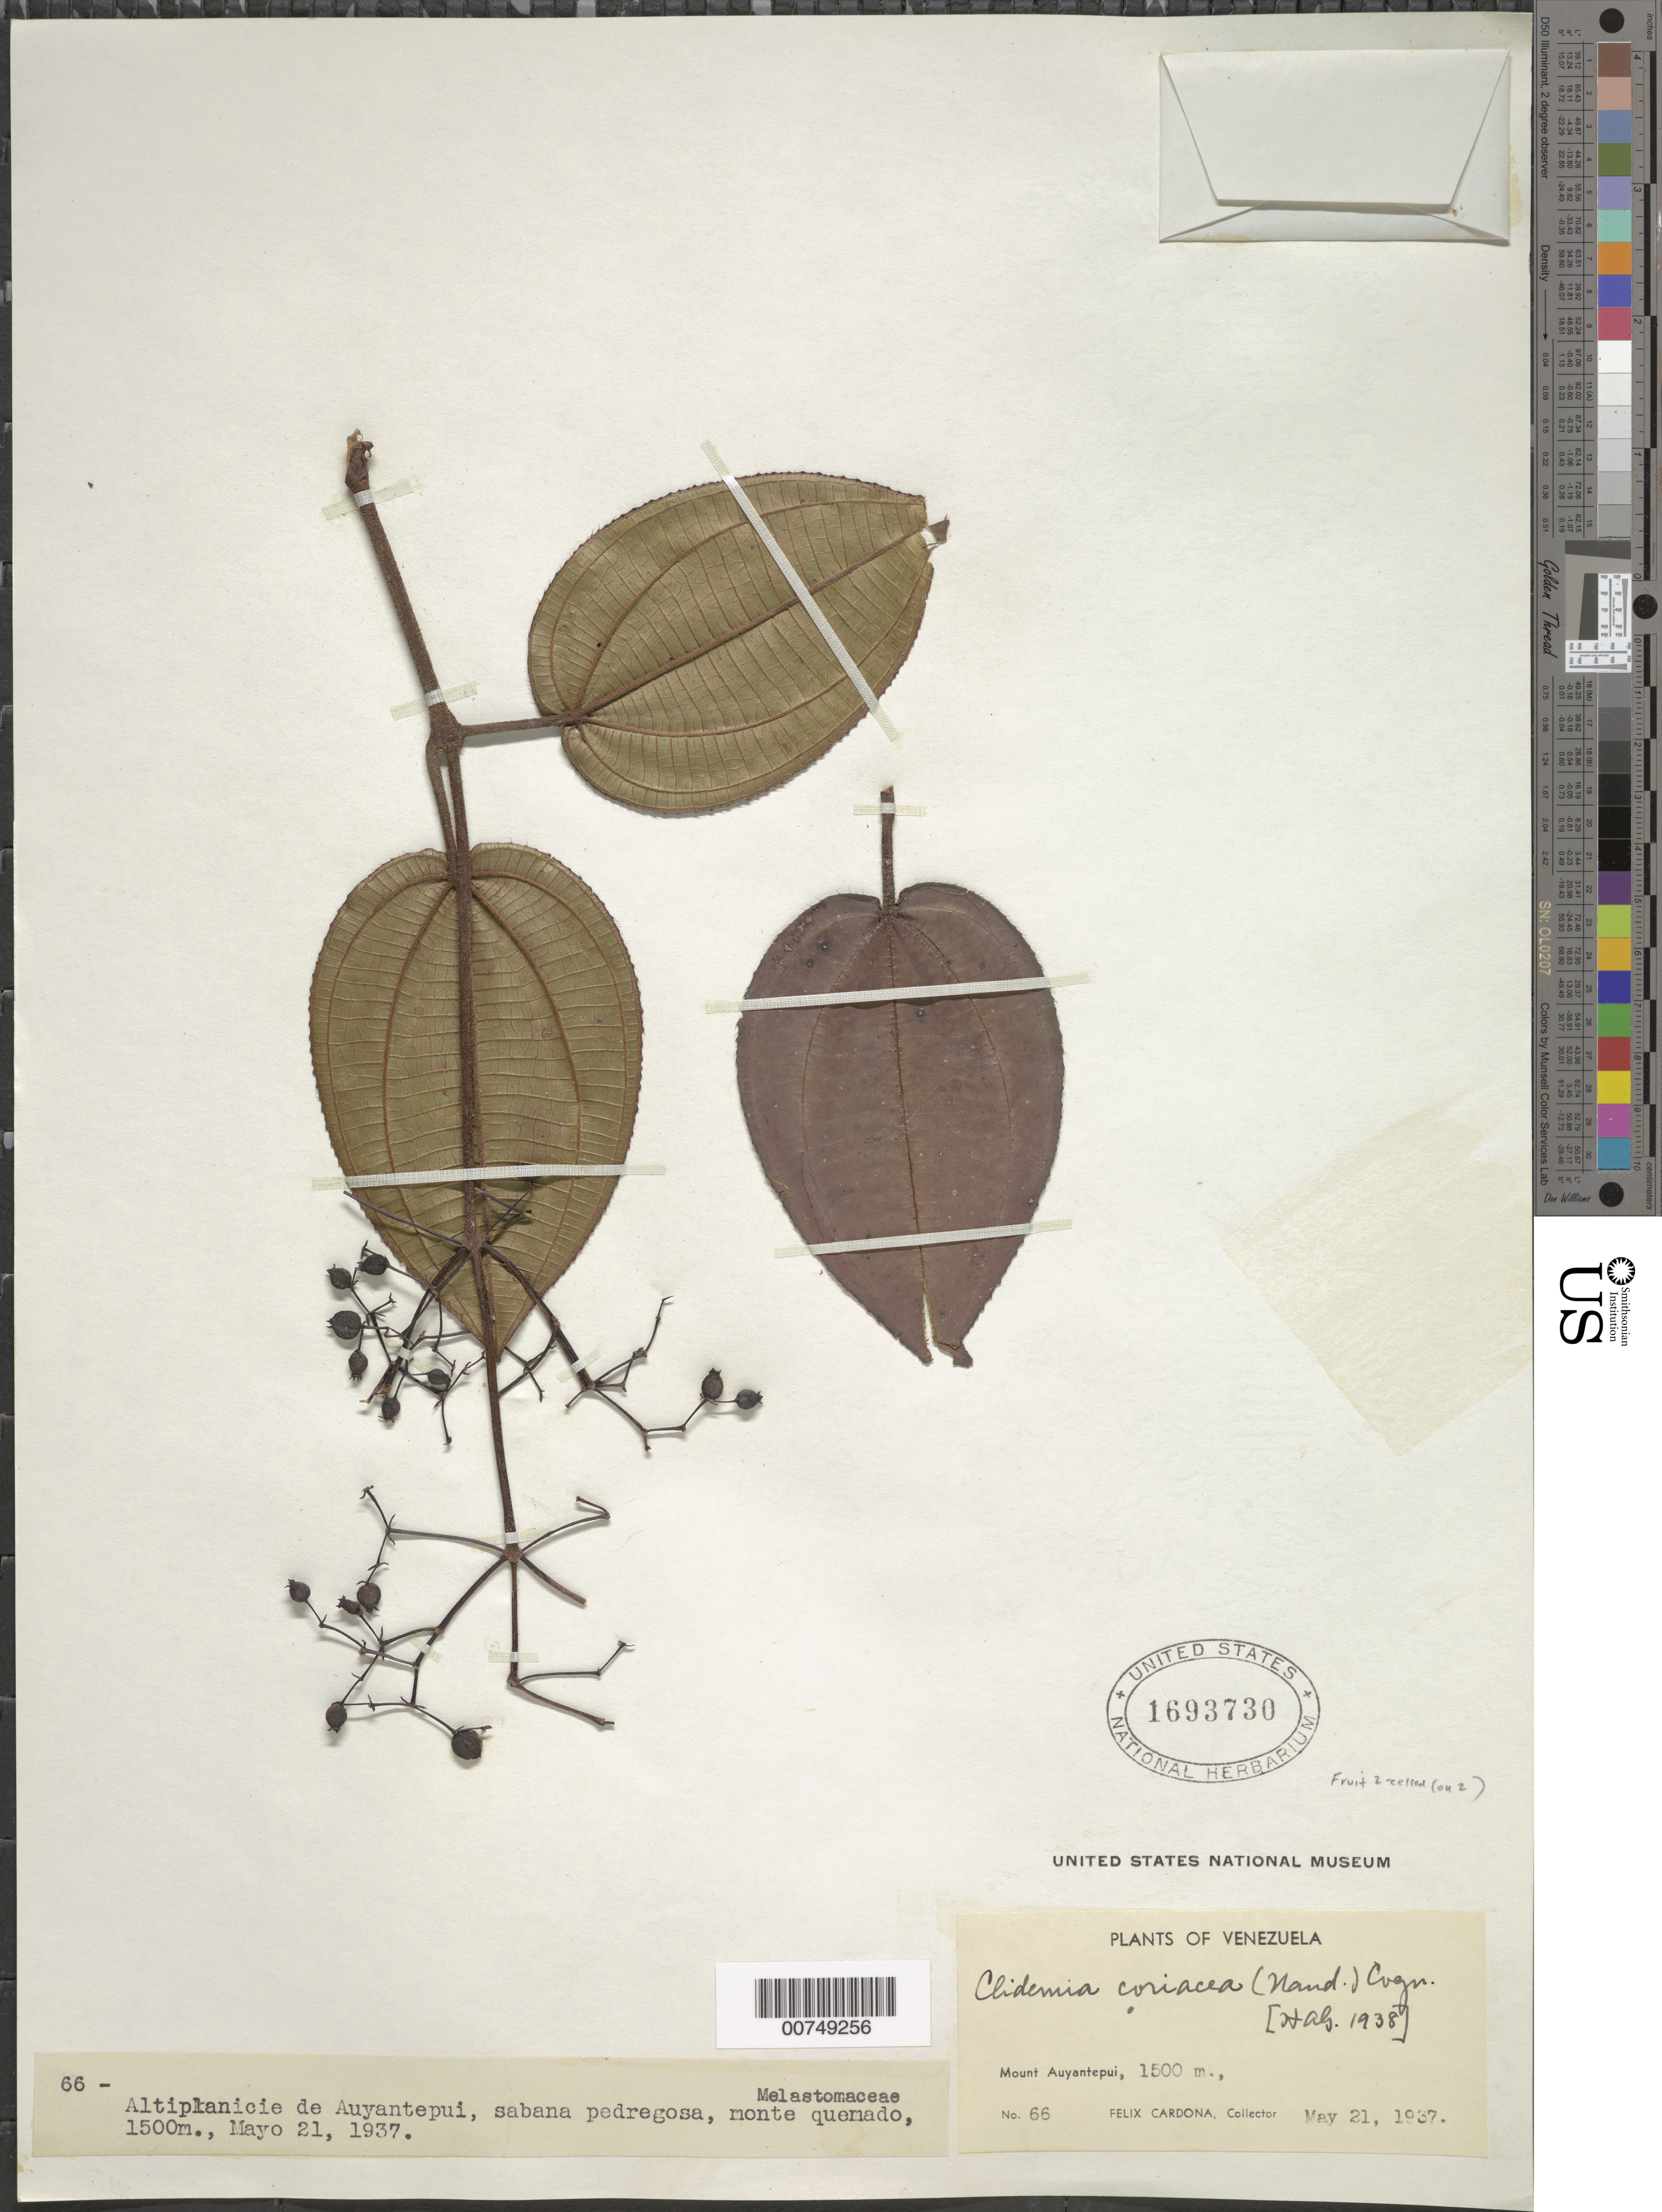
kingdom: Plantae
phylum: Tracheophyta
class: Magnoliopsida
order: Myrtales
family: Melastomataceae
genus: Clidemia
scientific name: Clidemia coriacea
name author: (Naudin) Cogn.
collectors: F. Cardona Puig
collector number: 66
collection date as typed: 21-May-37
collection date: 1937-05-21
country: Venezuela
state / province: Bolívar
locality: Cerro Auyantepuí, Alto Caroní, Guayana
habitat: Stony savannas, mountain slopes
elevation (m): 1500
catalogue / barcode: US 1693730